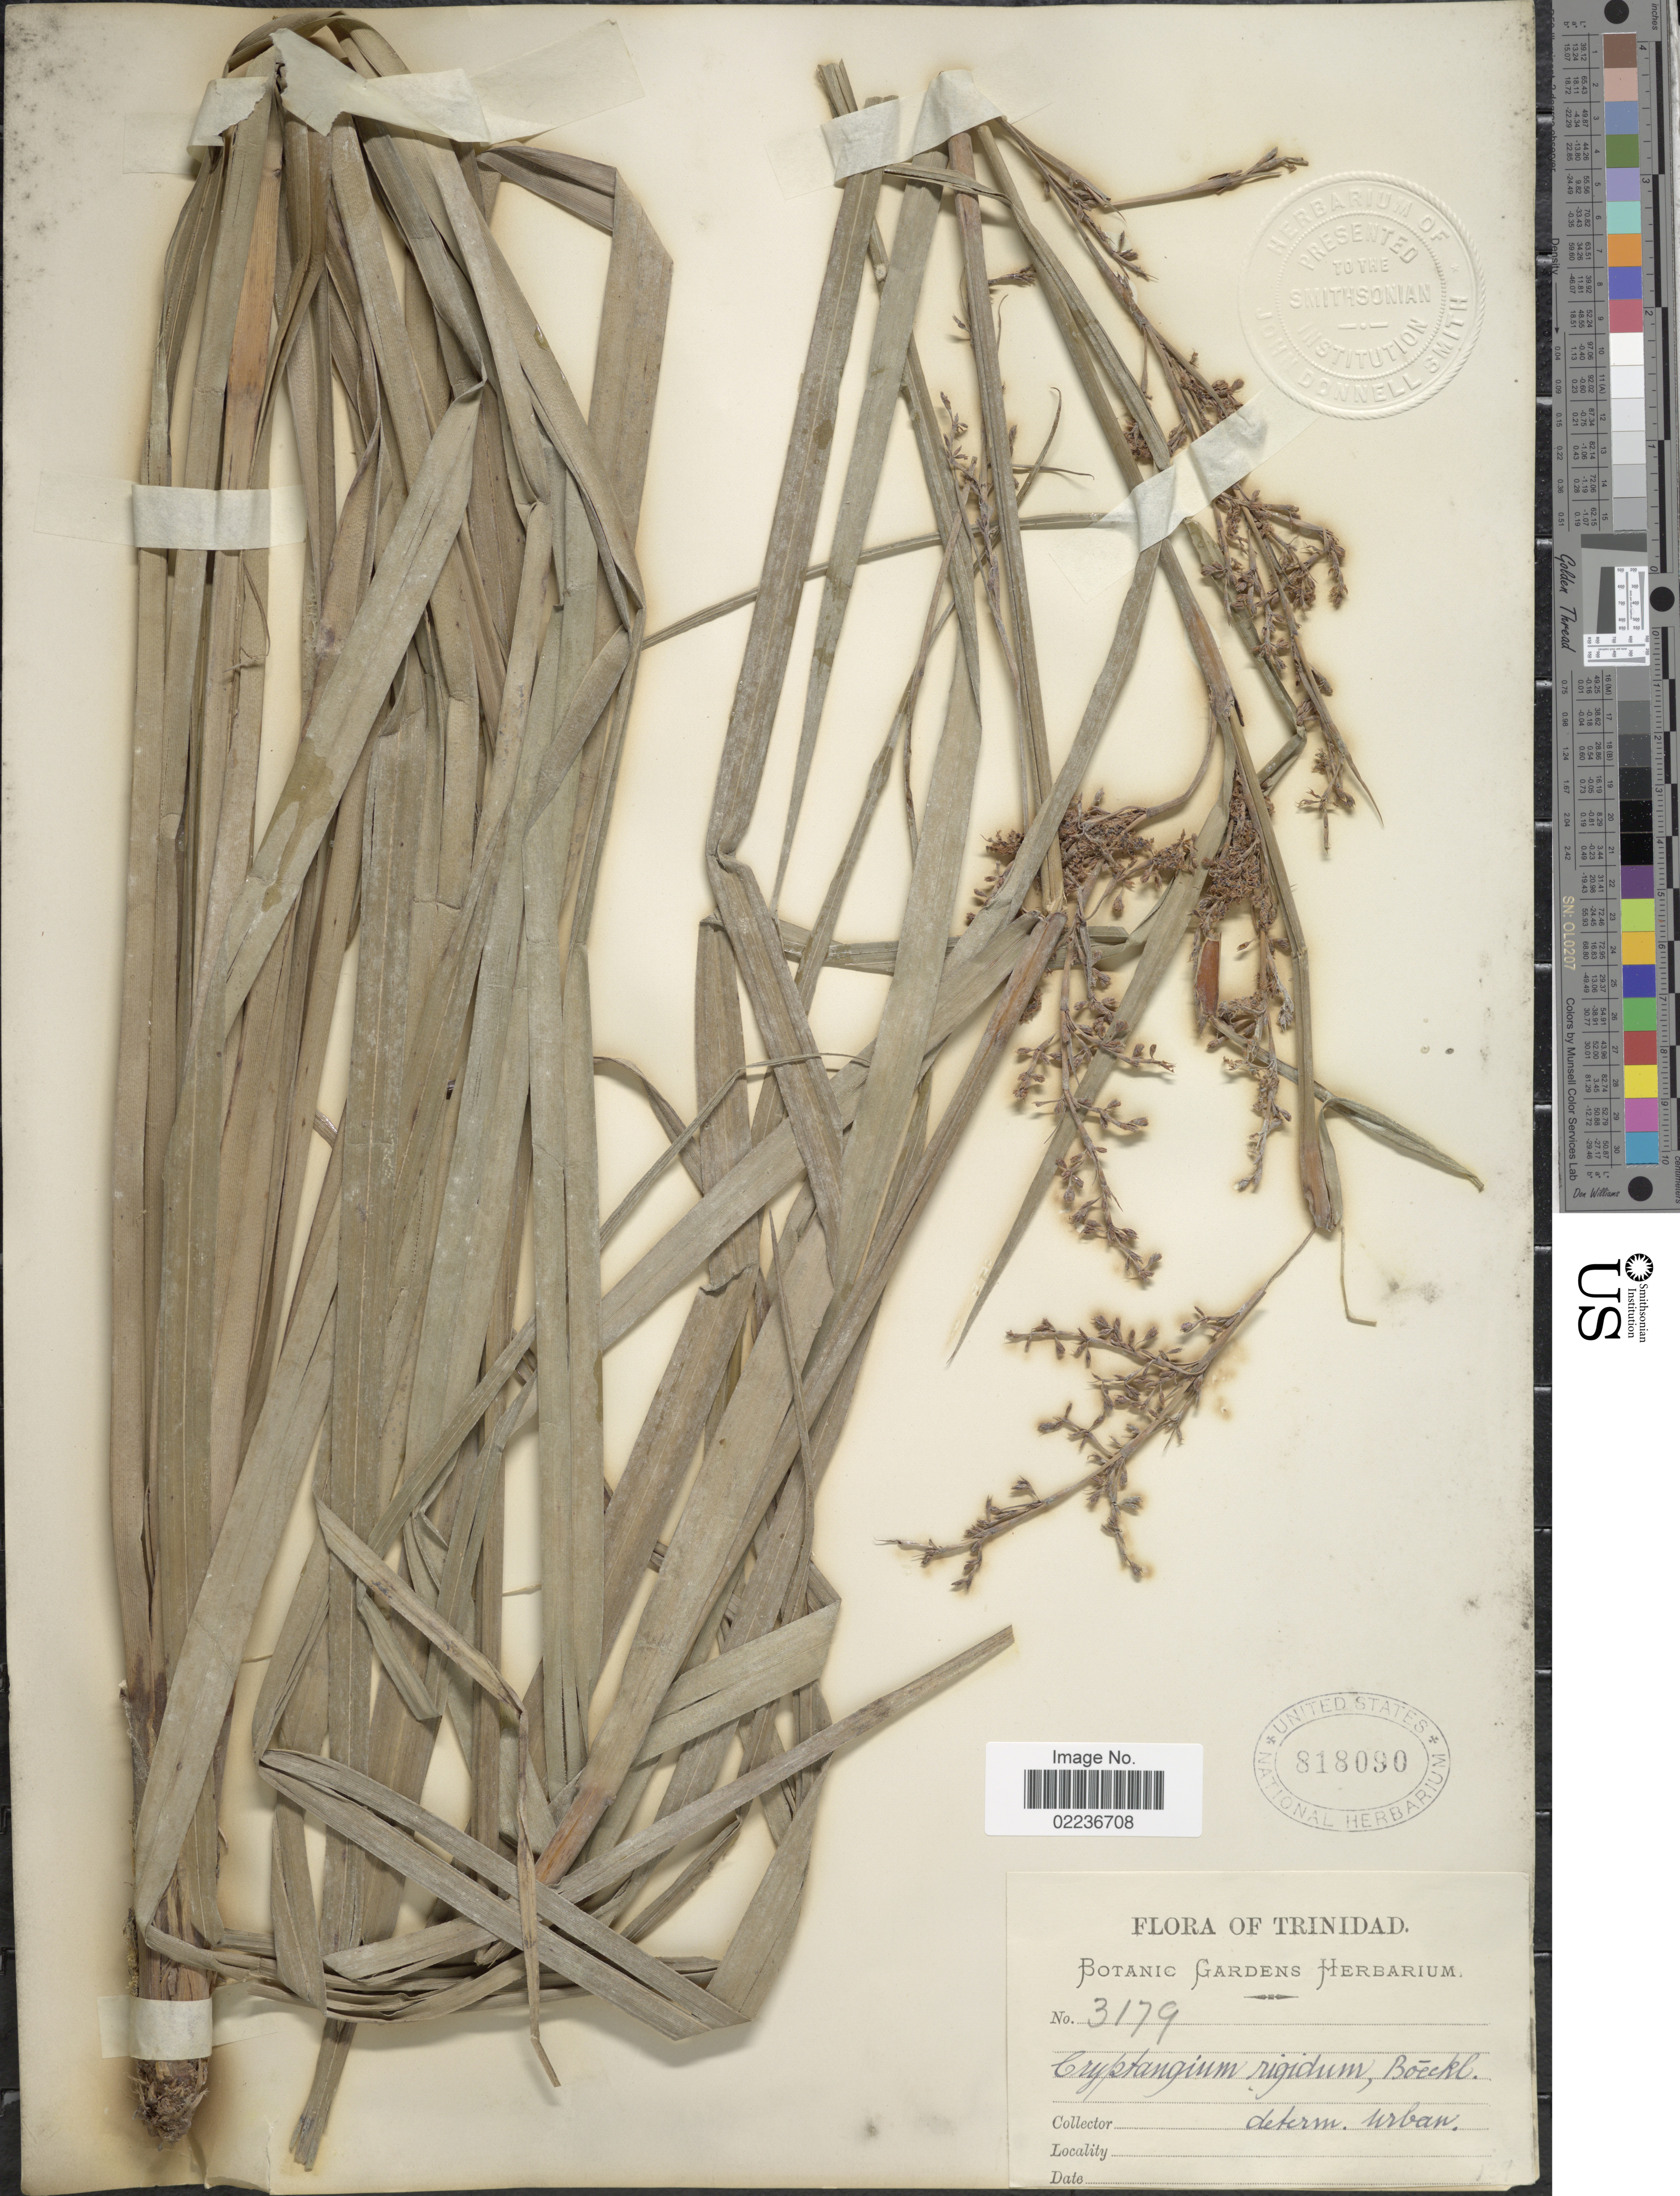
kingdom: Plantae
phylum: Tracheophyta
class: Liliopsida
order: Poales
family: Cyperaceae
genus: Lagenocarpus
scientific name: Lagenocarpus guianensis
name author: Nees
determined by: Costa, S. M.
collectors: ex herb. Botanic Gardens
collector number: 3179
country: Trinidad and Tobago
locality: Trinidad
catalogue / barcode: US 818090